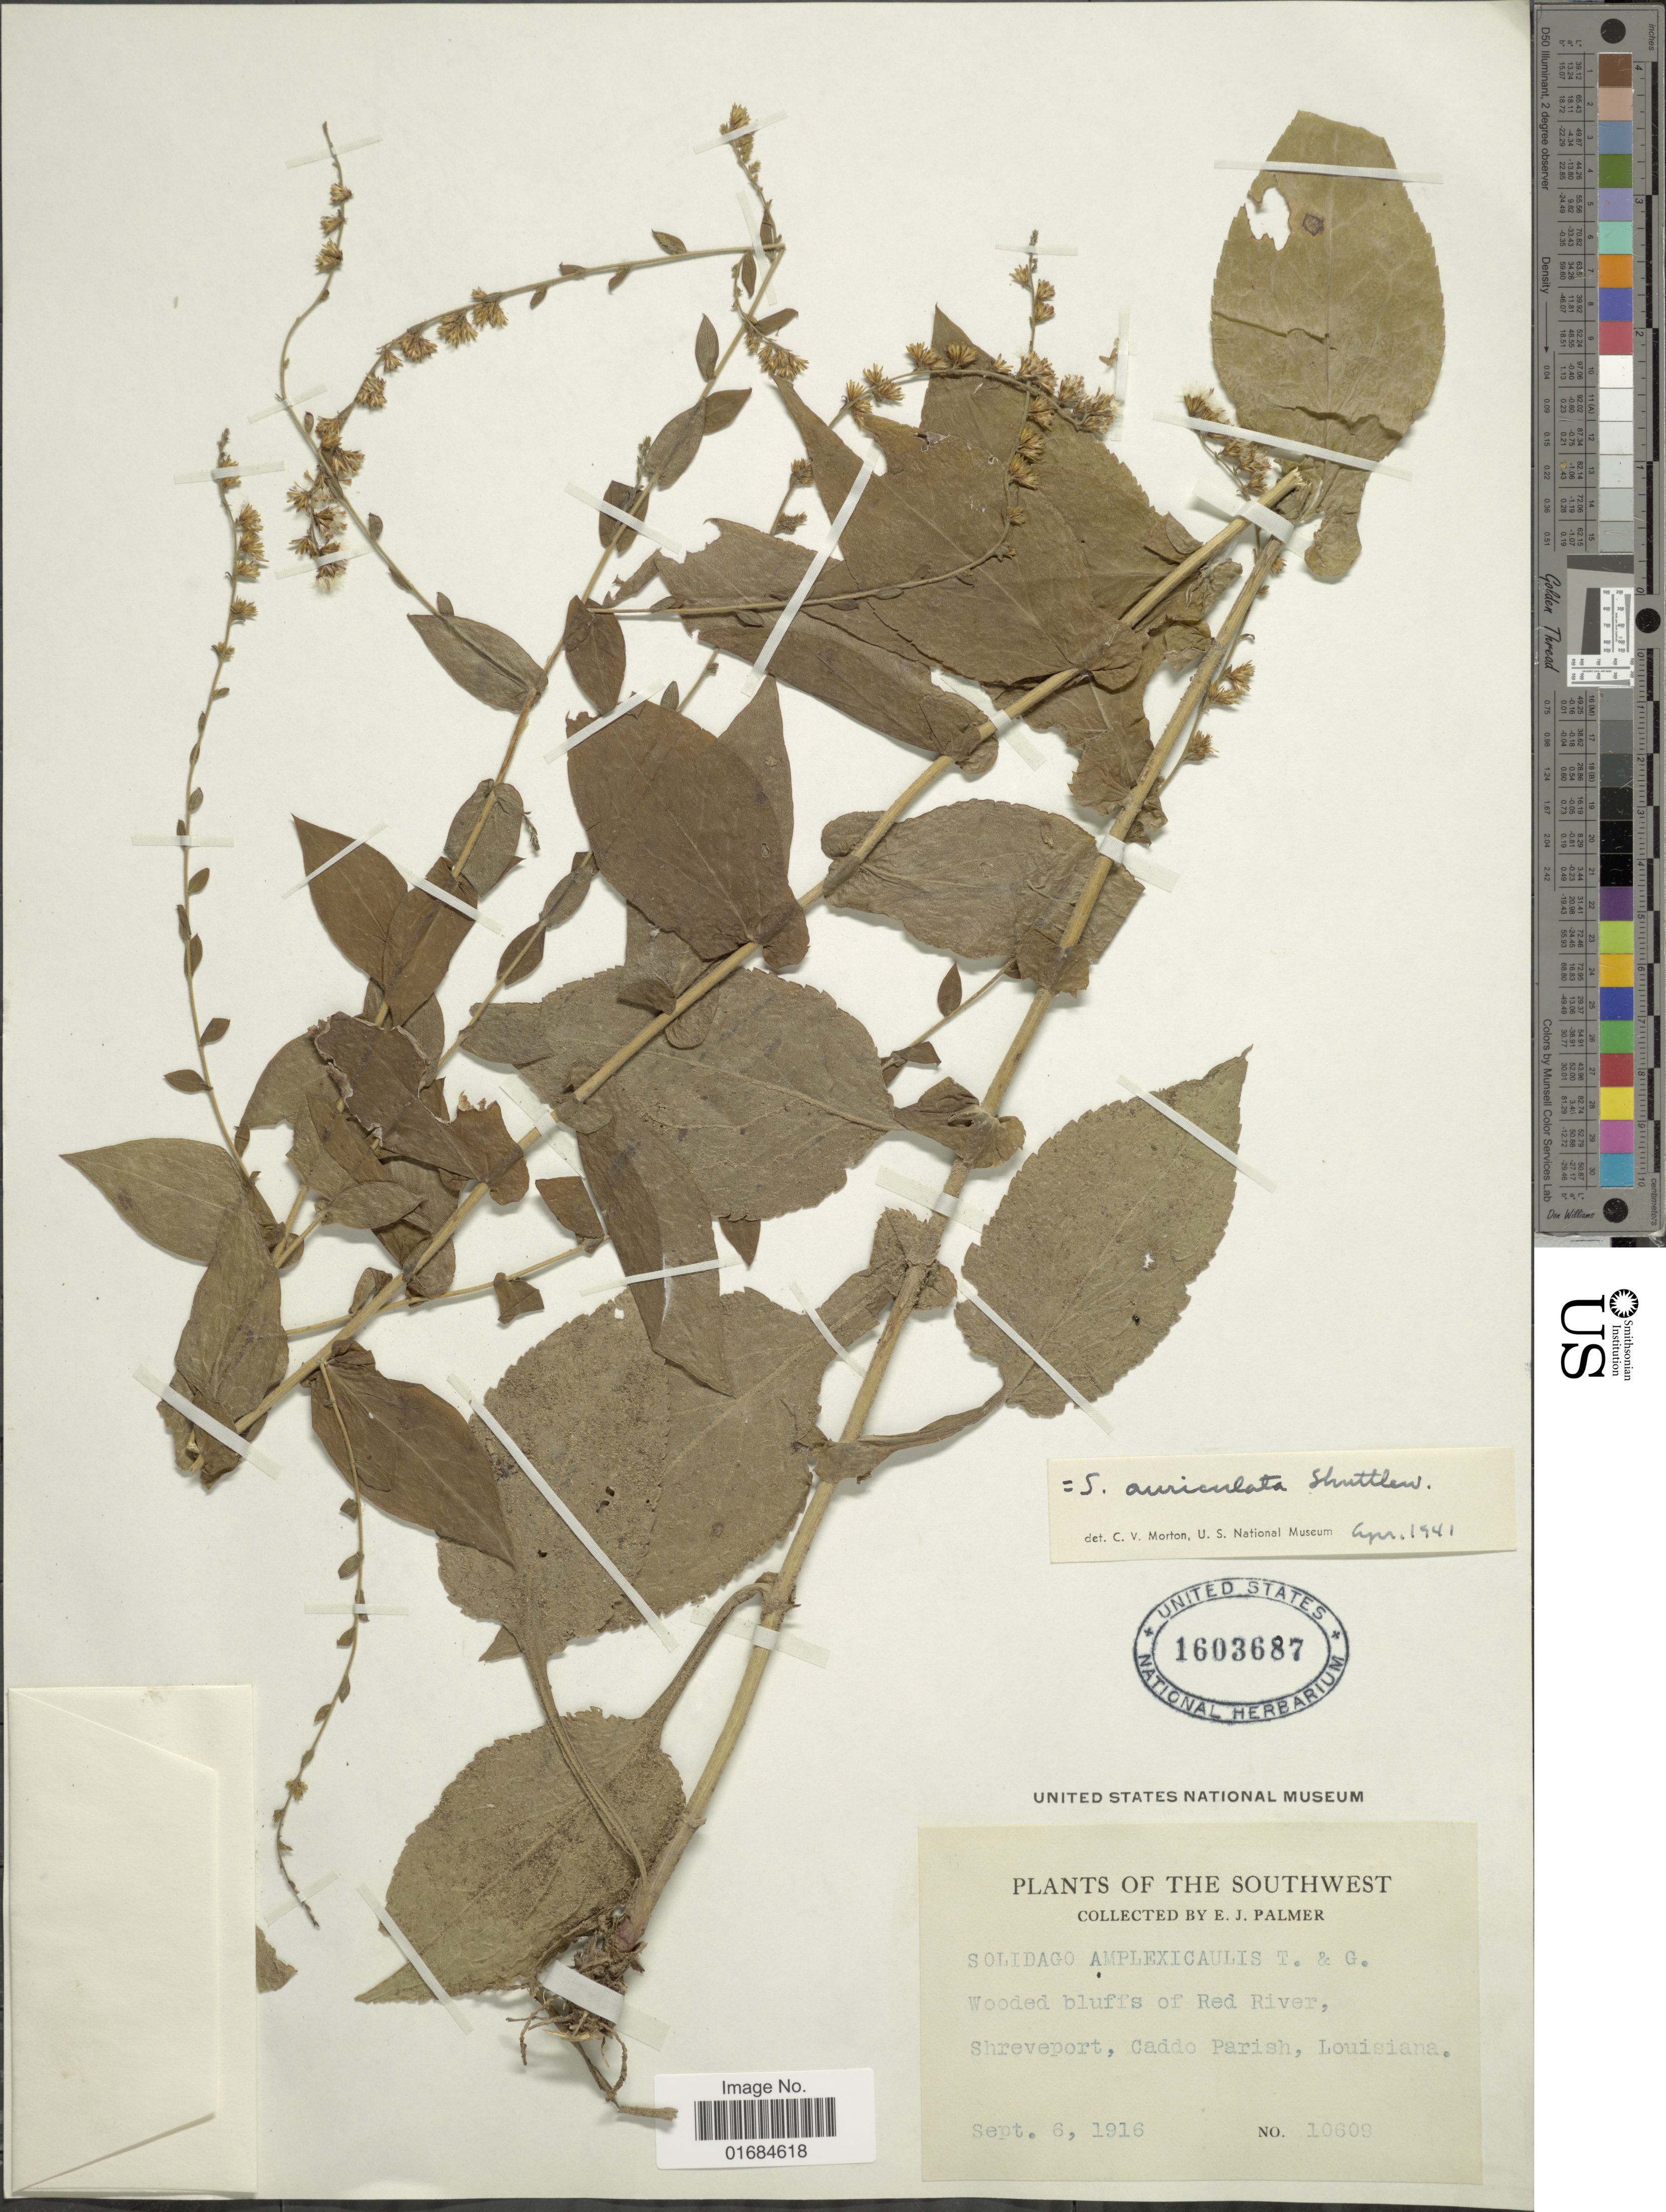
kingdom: Plantae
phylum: Tracheophyta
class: Magnoliopsida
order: Asterales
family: Asteraceae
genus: Solidago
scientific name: Solidago auriculata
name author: Shuttlew. ex S.F. Blake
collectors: E. J. Palmer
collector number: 10609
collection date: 1916-09-06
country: United States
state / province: Louisiana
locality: The Southwest, Wooded bluffs of Red River, Shreveport, Caddo Parish.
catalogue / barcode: US 1603687